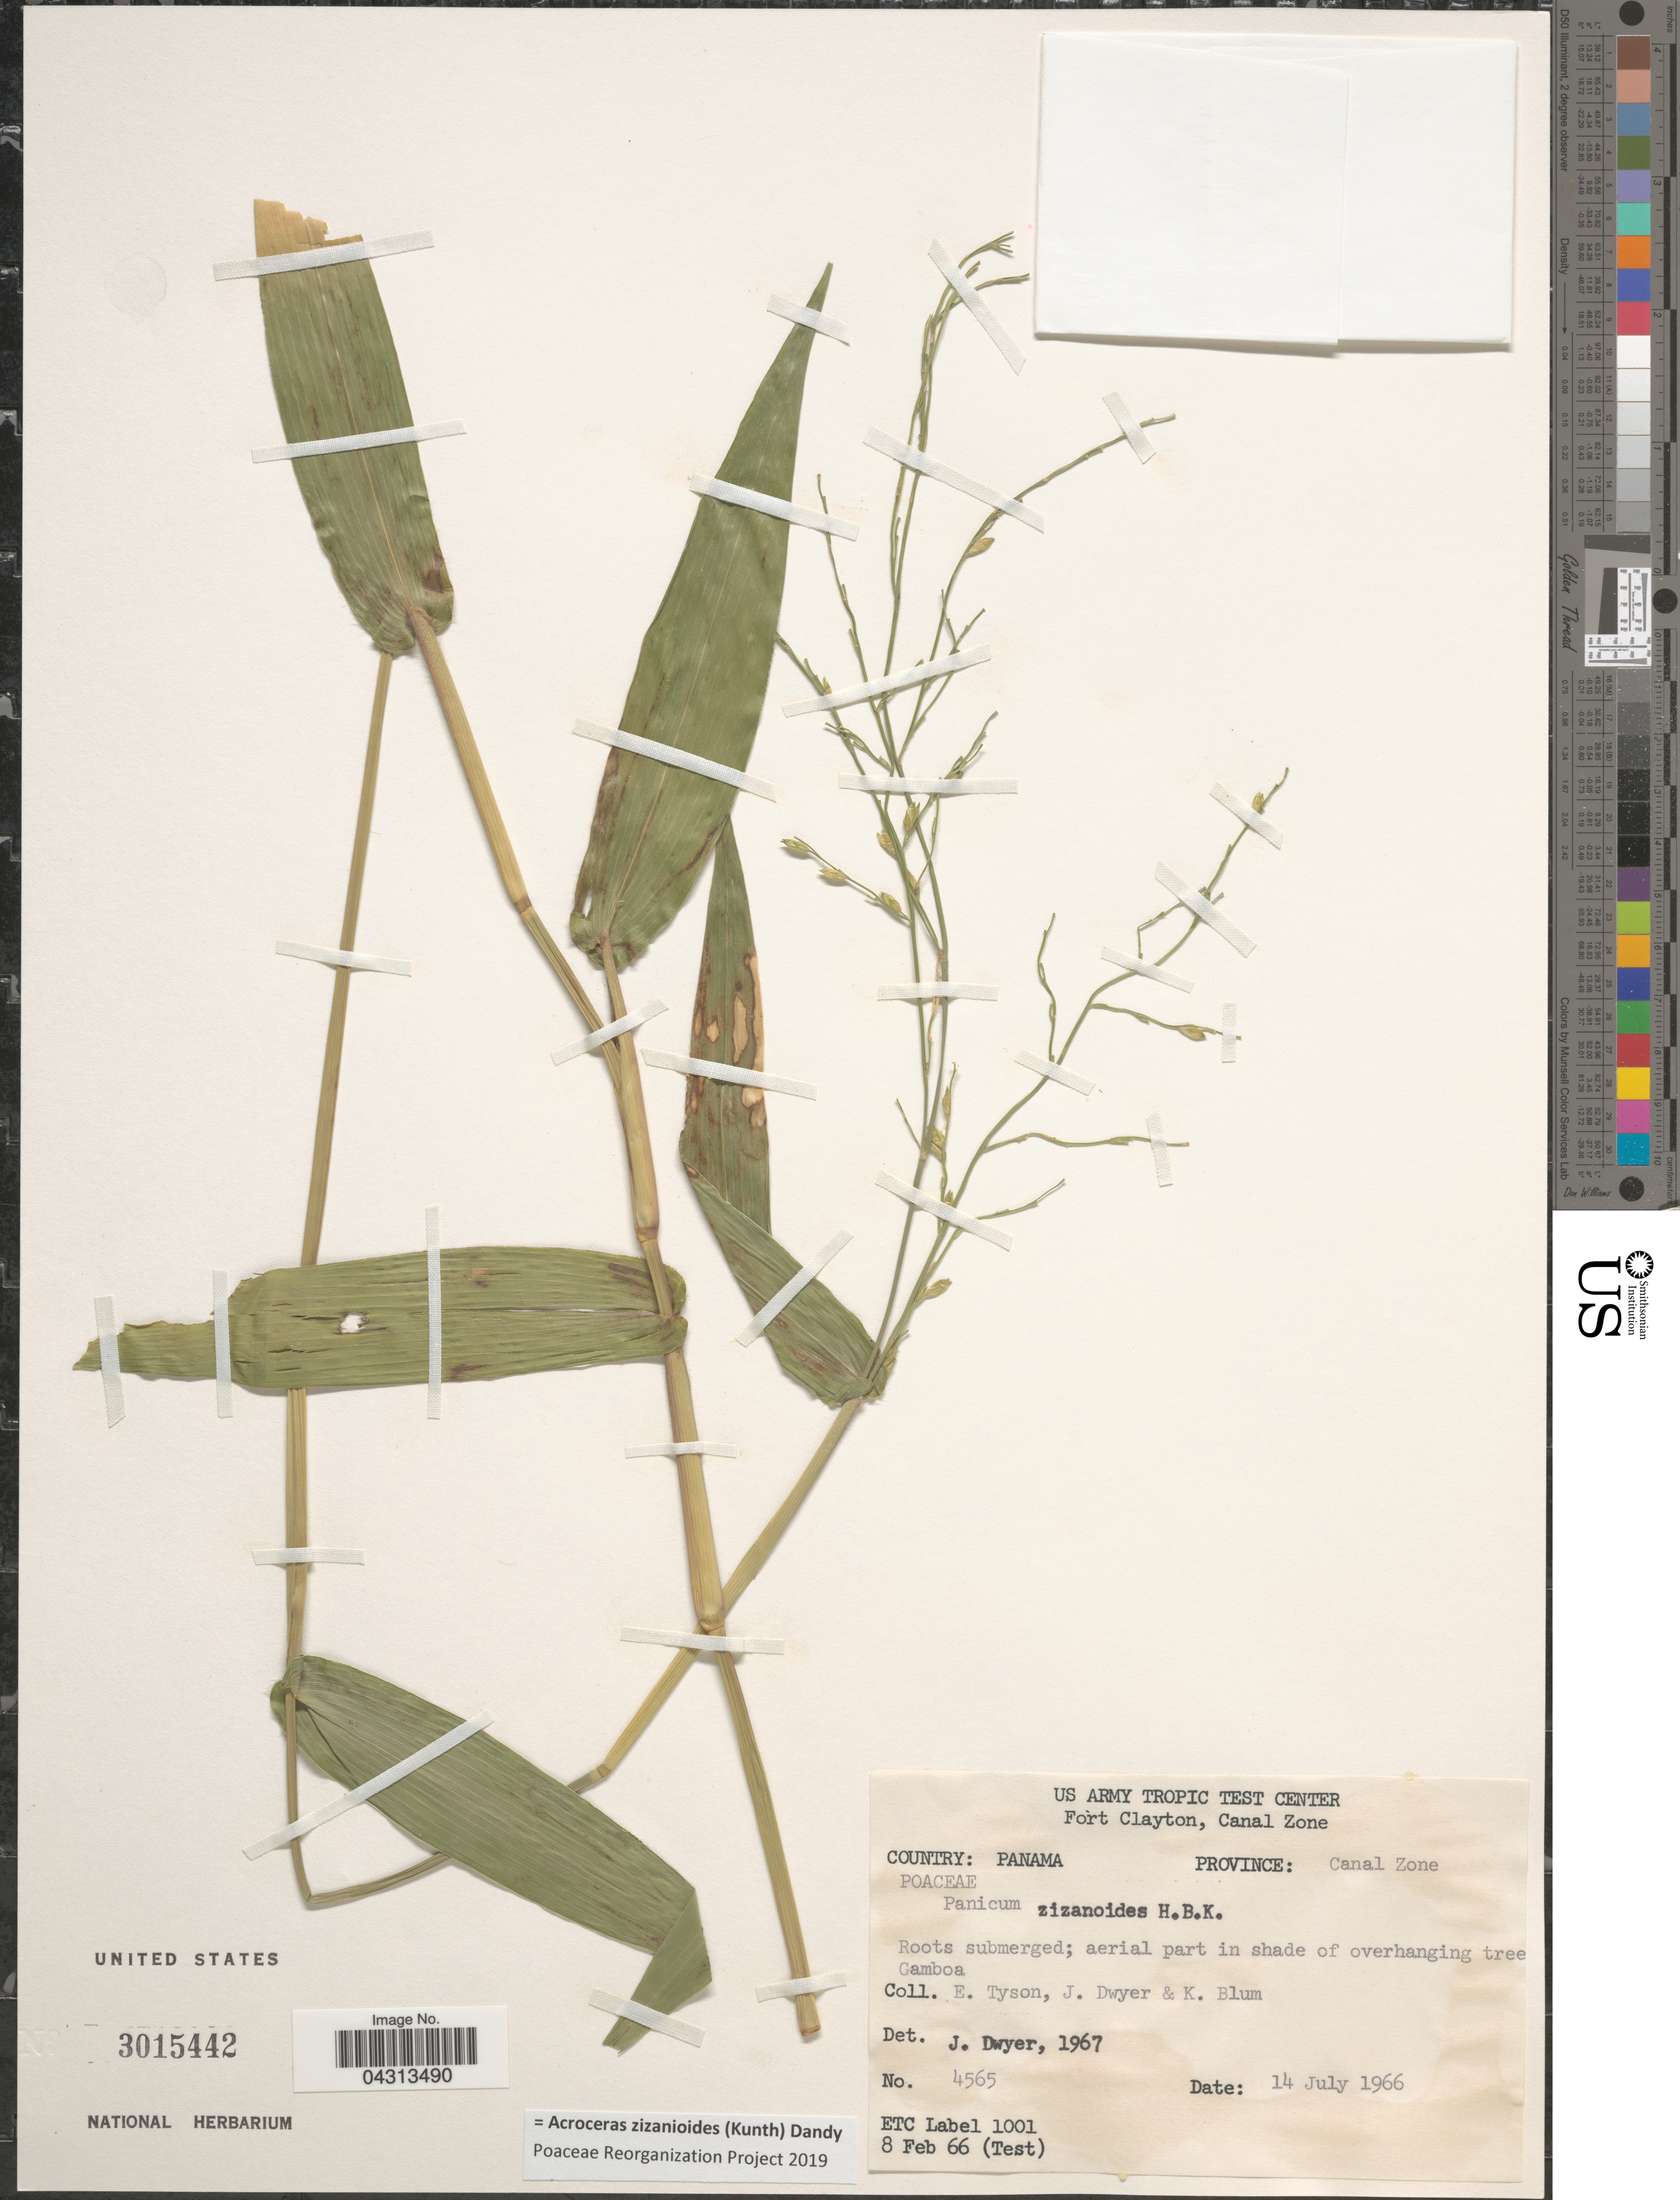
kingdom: Plantae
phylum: Tracheophyta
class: Liliopsida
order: Poales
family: Poaceae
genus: Acroceras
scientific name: Acroceras zizanioides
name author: (Kunth) Dandy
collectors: E. Tyson, J. Dwyer & K. Blum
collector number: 4565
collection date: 1966-07-14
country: Panama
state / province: Colón / Panamá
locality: US Army Tropic Test Center. Fort Clayton, Canal Zone. Province: Canal Zone. In shade of overhanging tree Gamboa.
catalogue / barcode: US 3015442